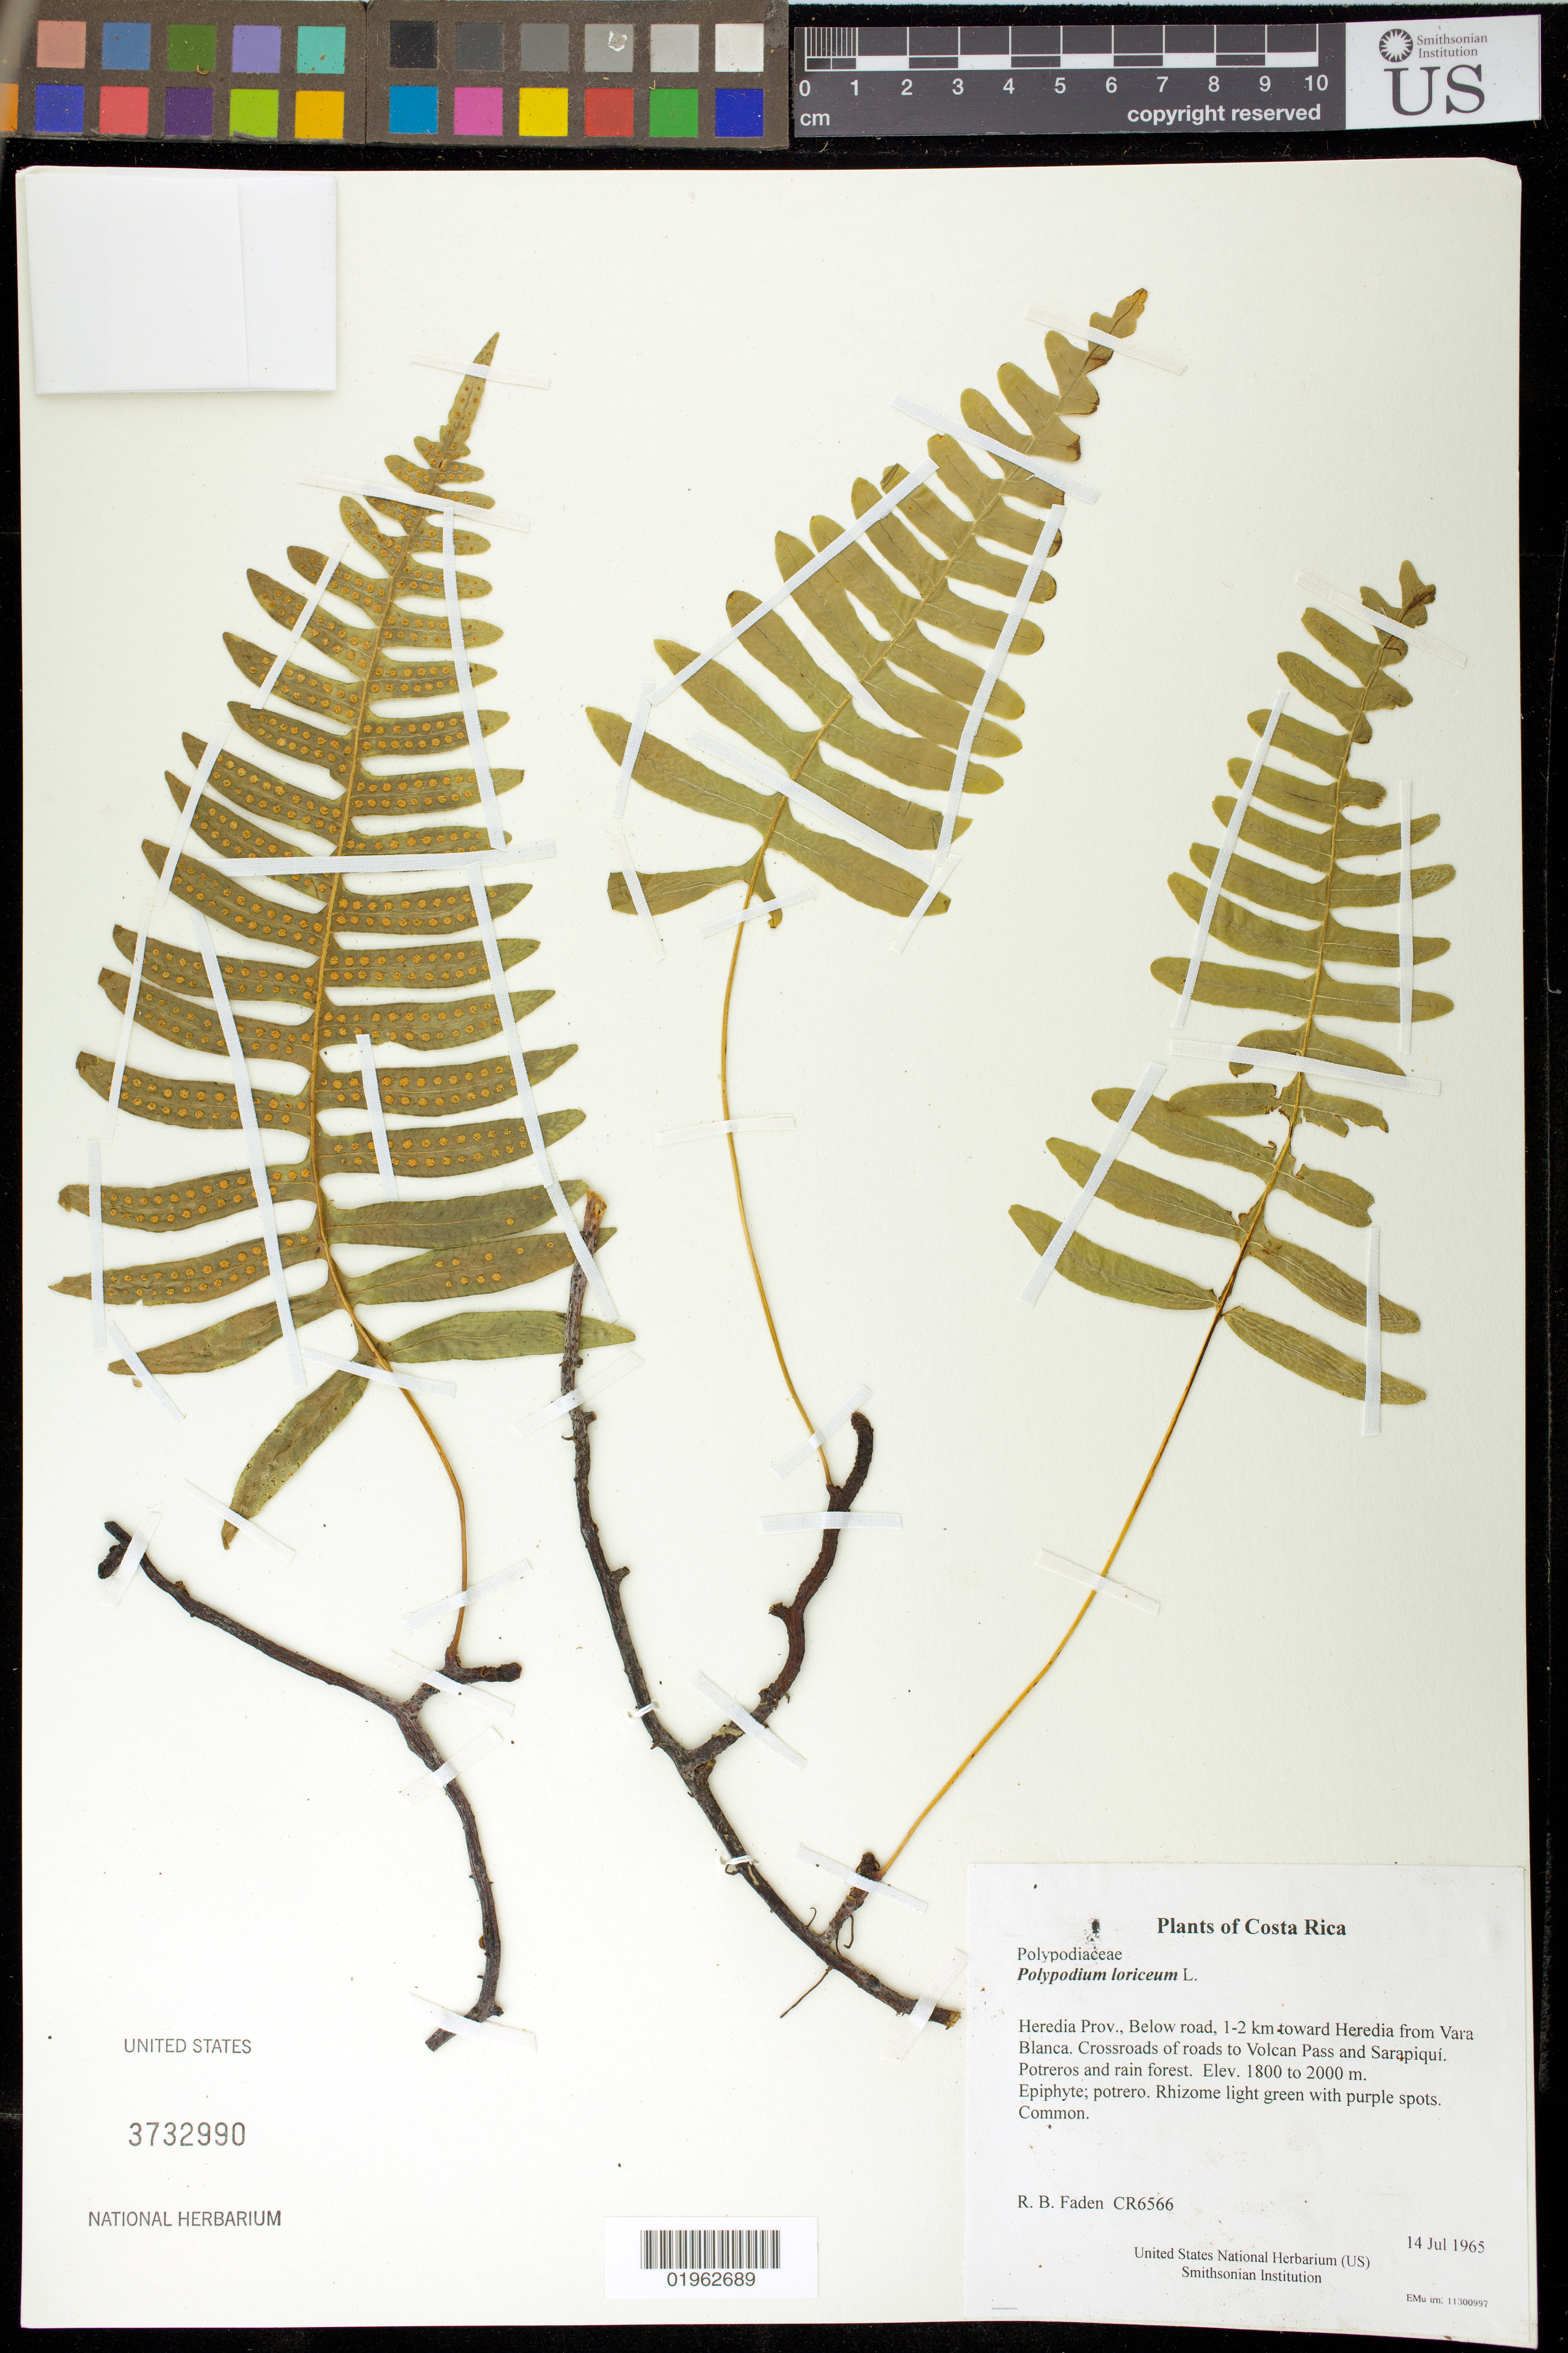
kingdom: Plantae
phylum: Tracheophyta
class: Polypodiopsida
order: Polypodiales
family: Polypodiaceae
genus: Serpocaulon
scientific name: Serpocaulon loriceum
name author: (L.) A.R. Sm.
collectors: R. B. Faden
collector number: CR6566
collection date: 1965-07-14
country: Costa Rica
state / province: Heredia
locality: Below road, 1-2 km toward Heredia from Vara Blanca. Crossroads of roads to Volcan Pass and Sarapiquí. Potreros and rain forest.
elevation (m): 1800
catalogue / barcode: US 3732990